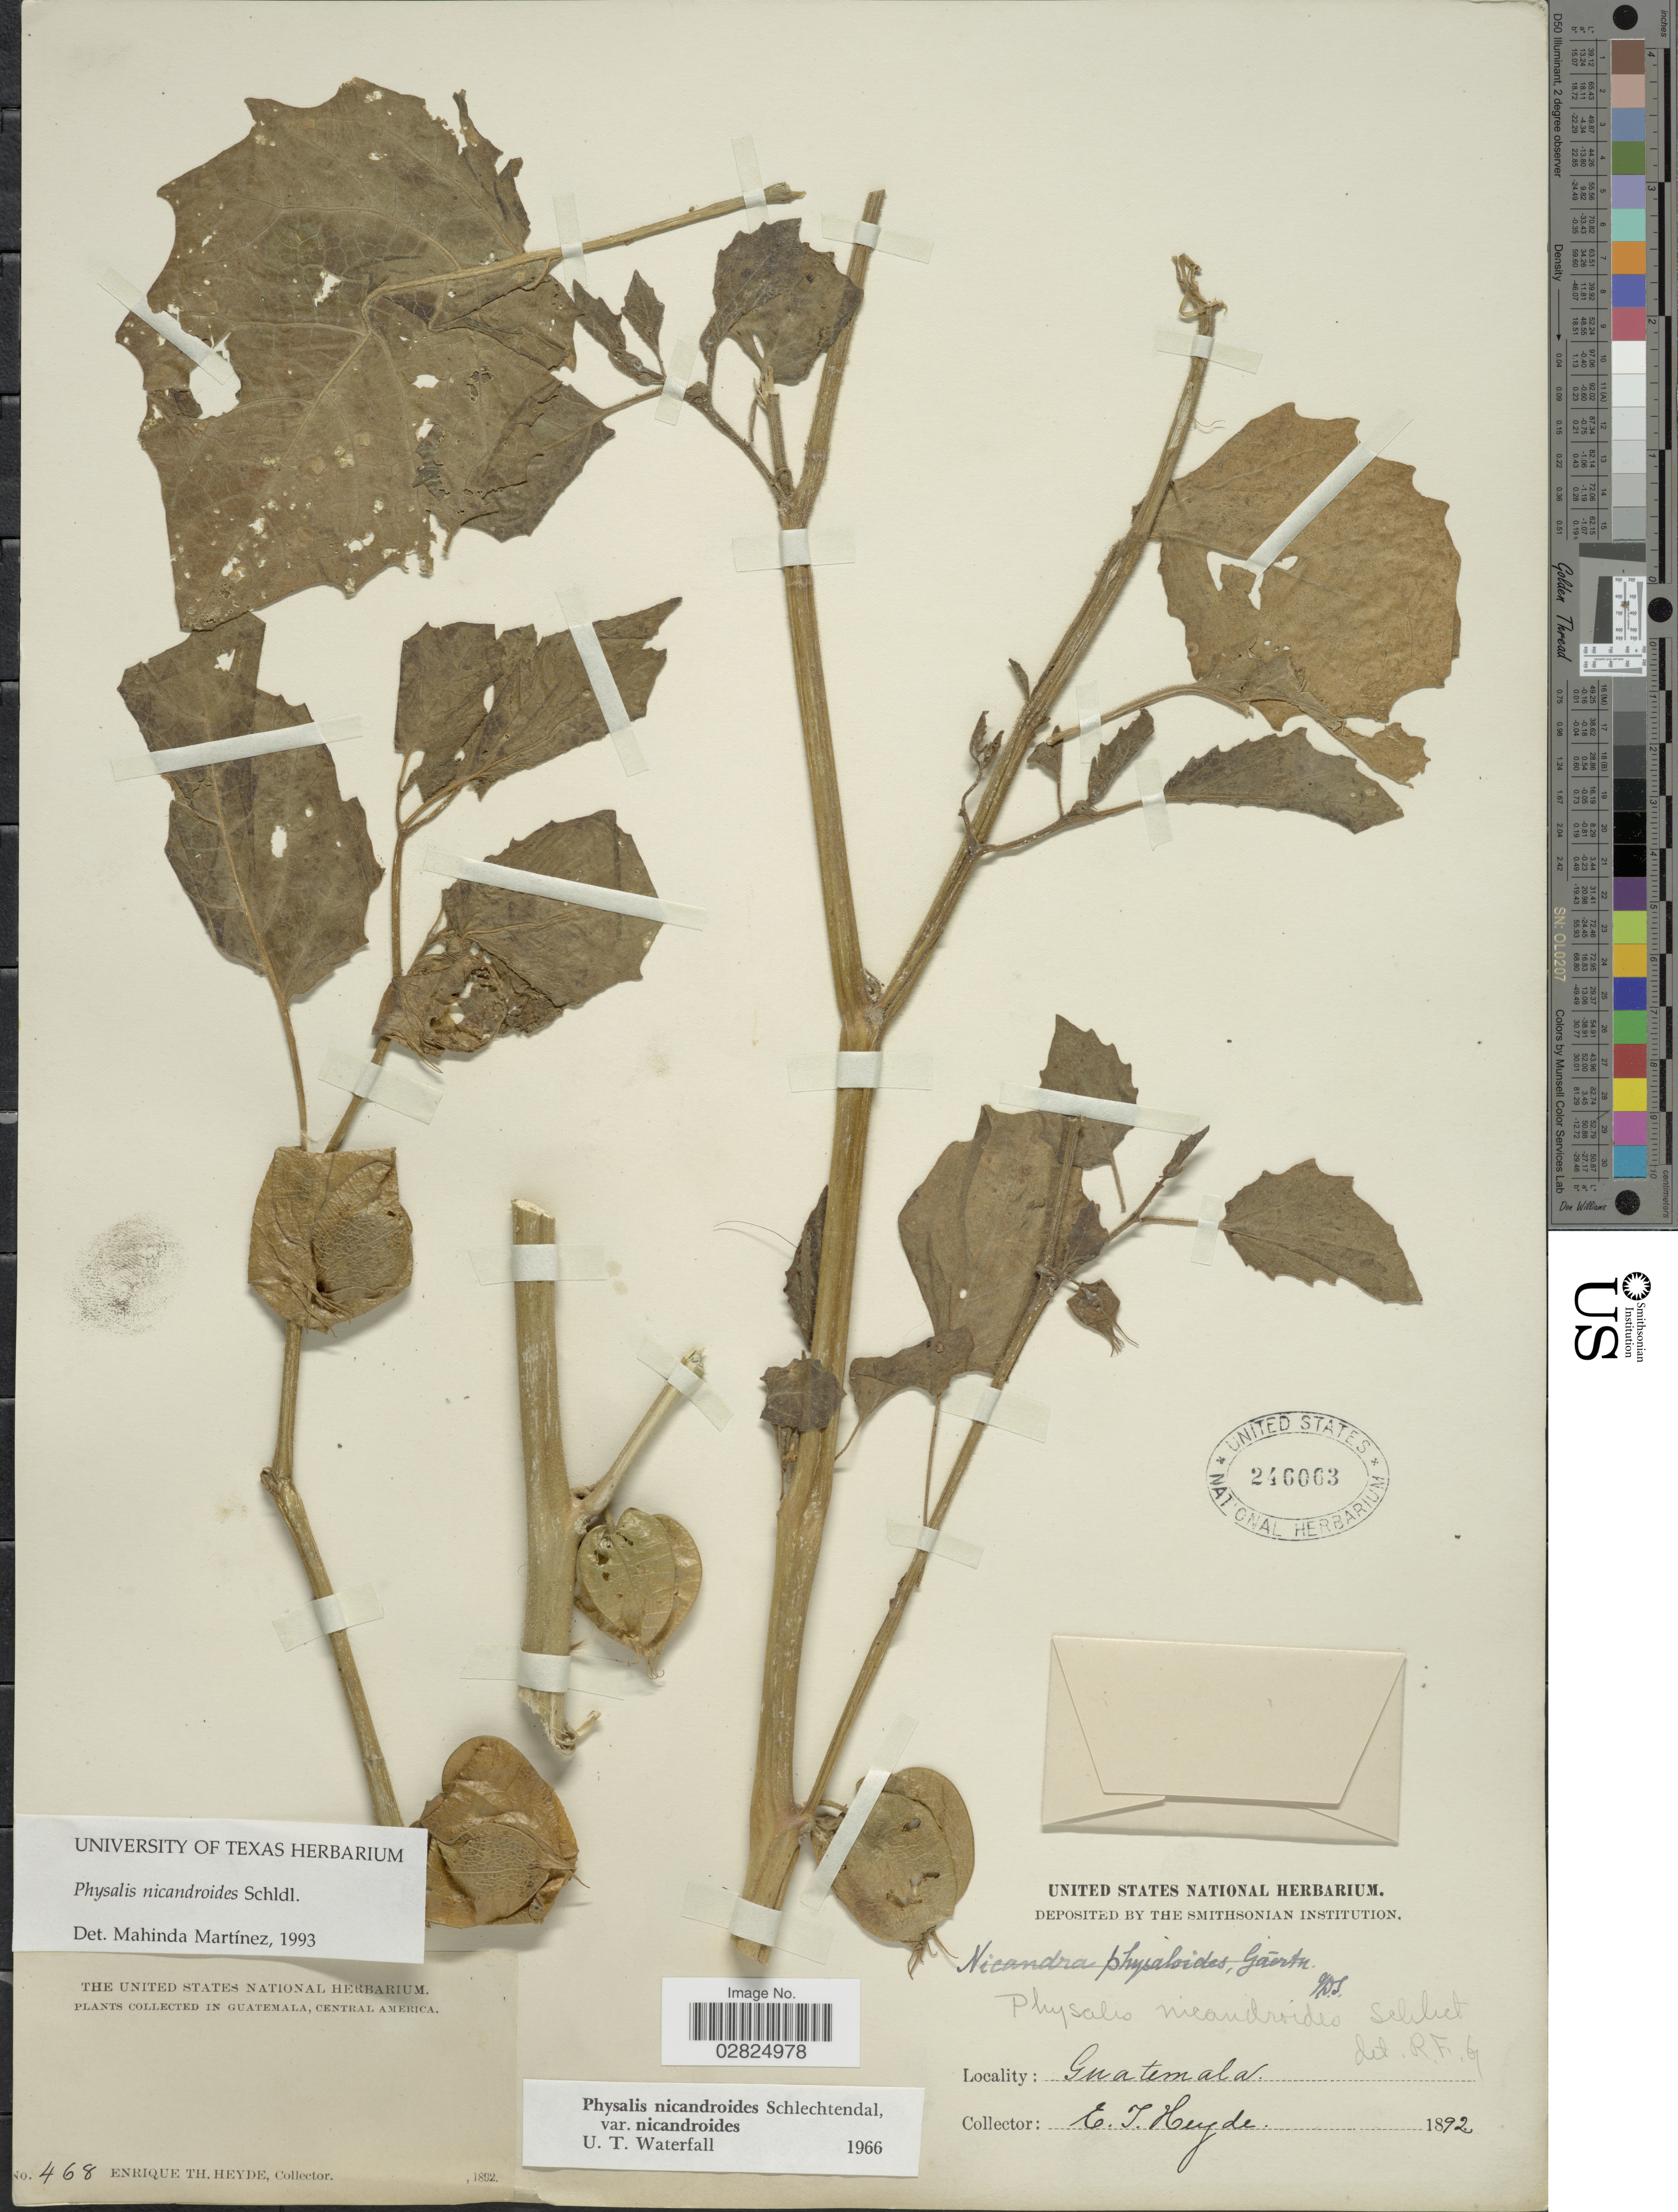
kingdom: Plantae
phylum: Tracheophyta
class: Magnoliopsida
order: Solanales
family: Solanaceae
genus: Physalis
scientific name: Physalis nicandroides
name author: Schltdl.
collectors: E. T. Heyde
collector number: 468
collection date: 1892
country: Guatemala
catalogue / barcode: US 246063